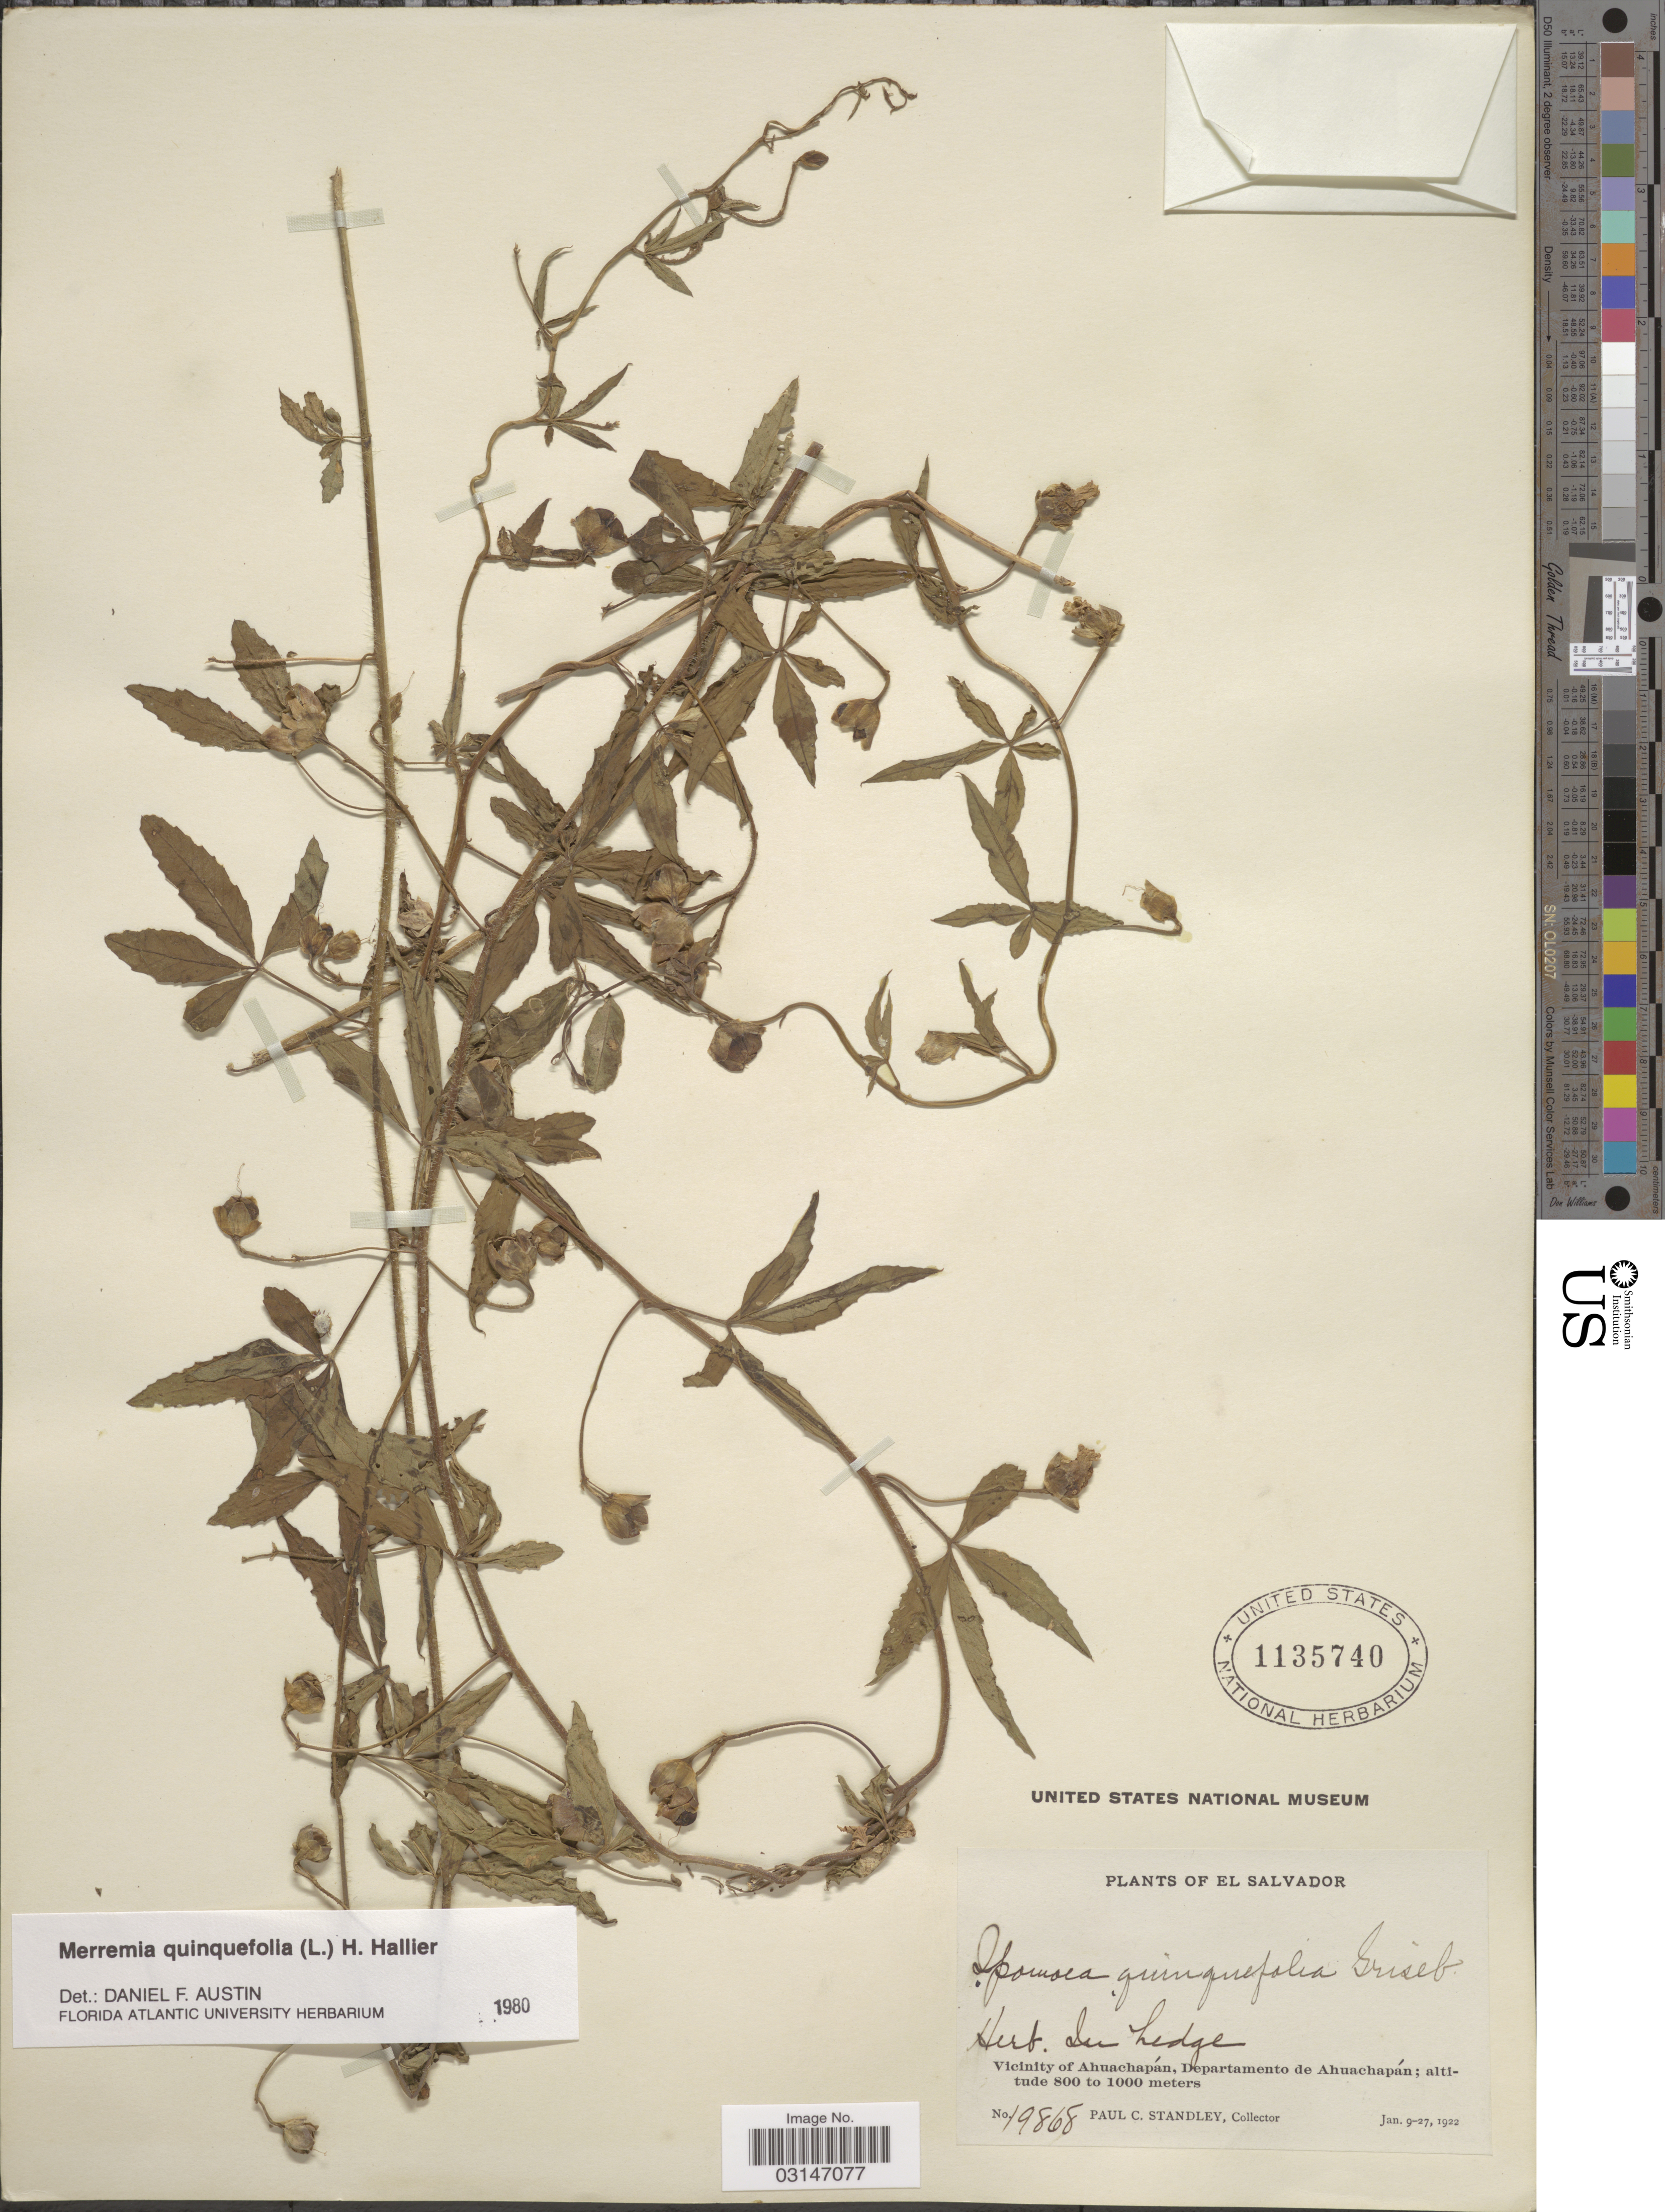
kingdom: Plantae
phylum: Tracheophyta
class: Magnoliopsida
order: Solanales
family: Convolvulaceae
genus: Distimake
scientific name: Distimake quinquefolius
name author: (L.) A. R. Simões & Staples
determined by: Strong, Mark T., (BOT), Smithsonian Institution - National Museum of Natural History (UNITED STATES)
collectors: P. C. Standley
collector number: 19868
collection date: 1922-01-09/1922-01-27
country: El Salvador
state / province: Ahuachapan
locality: Vicinity of Ahuachapán, Departamento de Ahuachapán.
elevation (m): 800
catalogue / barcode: US 1135740